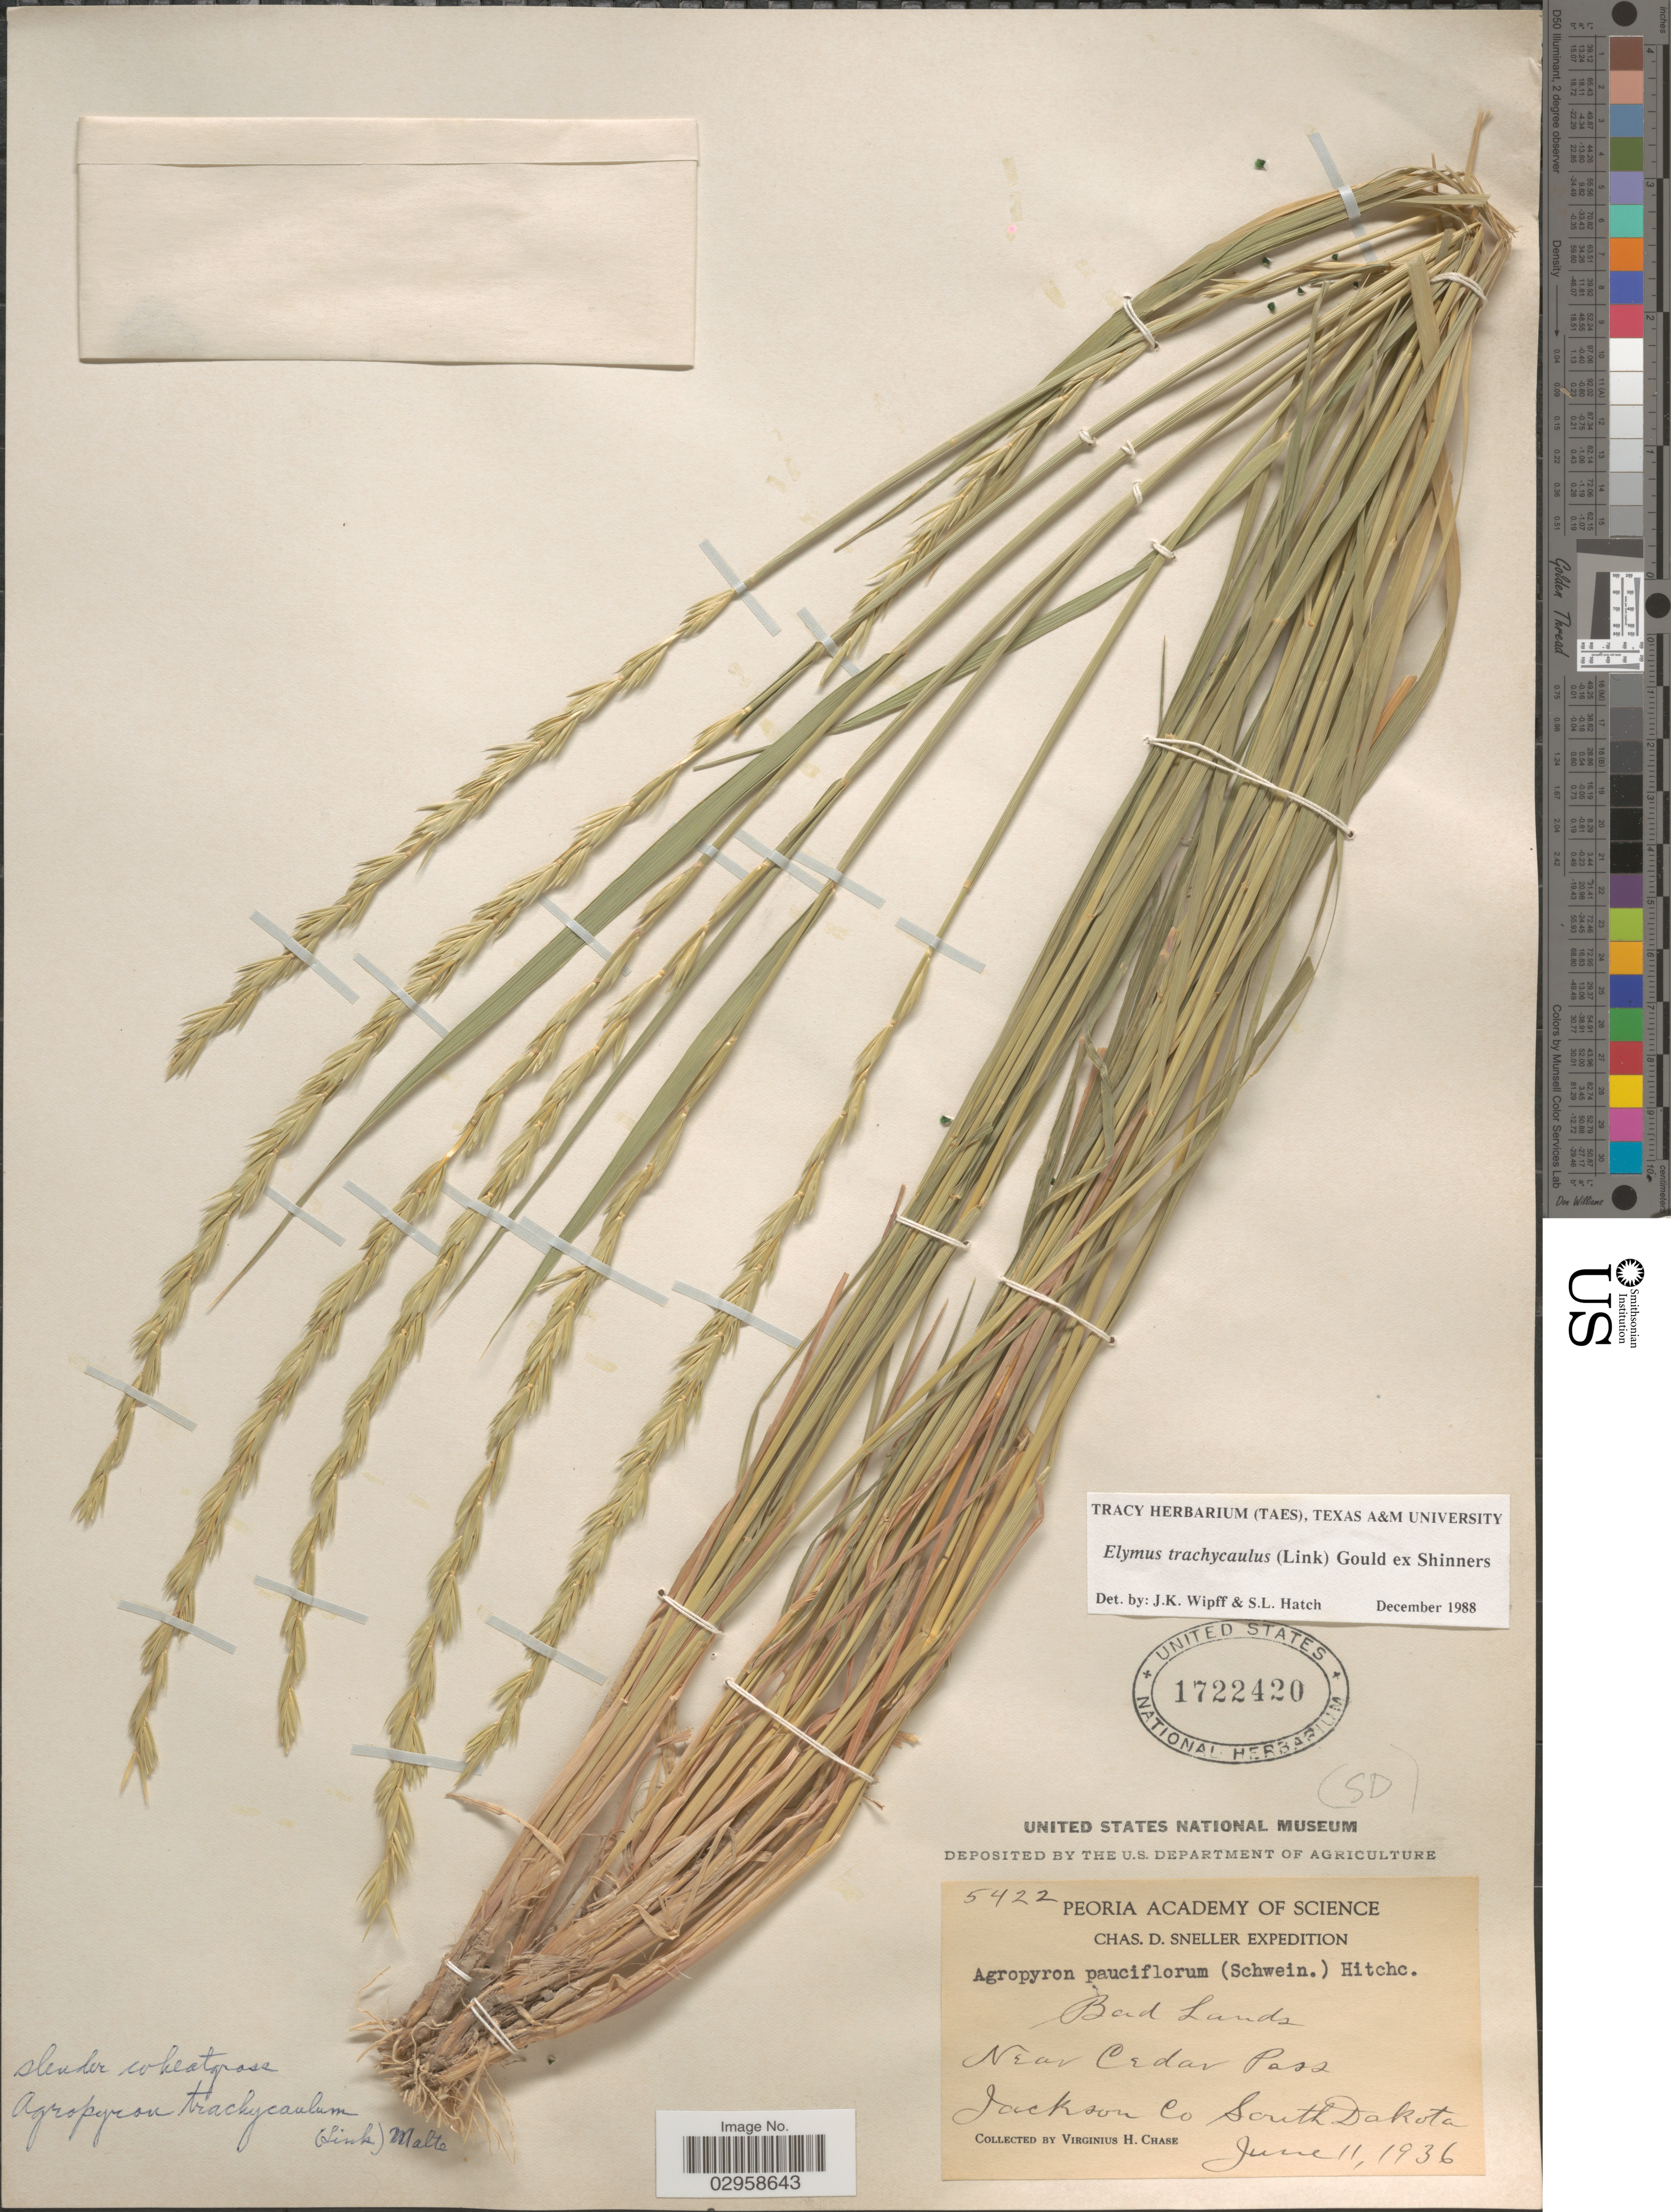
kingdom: Plantae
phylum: Tracheophyta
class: Liliopsida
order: Poales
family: Poaceae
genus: Elymus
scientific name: Elymus trachycaulus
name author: (Link) Gould ex Shinners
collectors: V. H. Chase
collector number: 5422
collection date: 1936-06-11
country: United States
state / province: South Dakota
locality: Chas. D. Sneller Expedition. Near Cedar Pass. Jackson Co.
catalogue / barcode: US 1722420